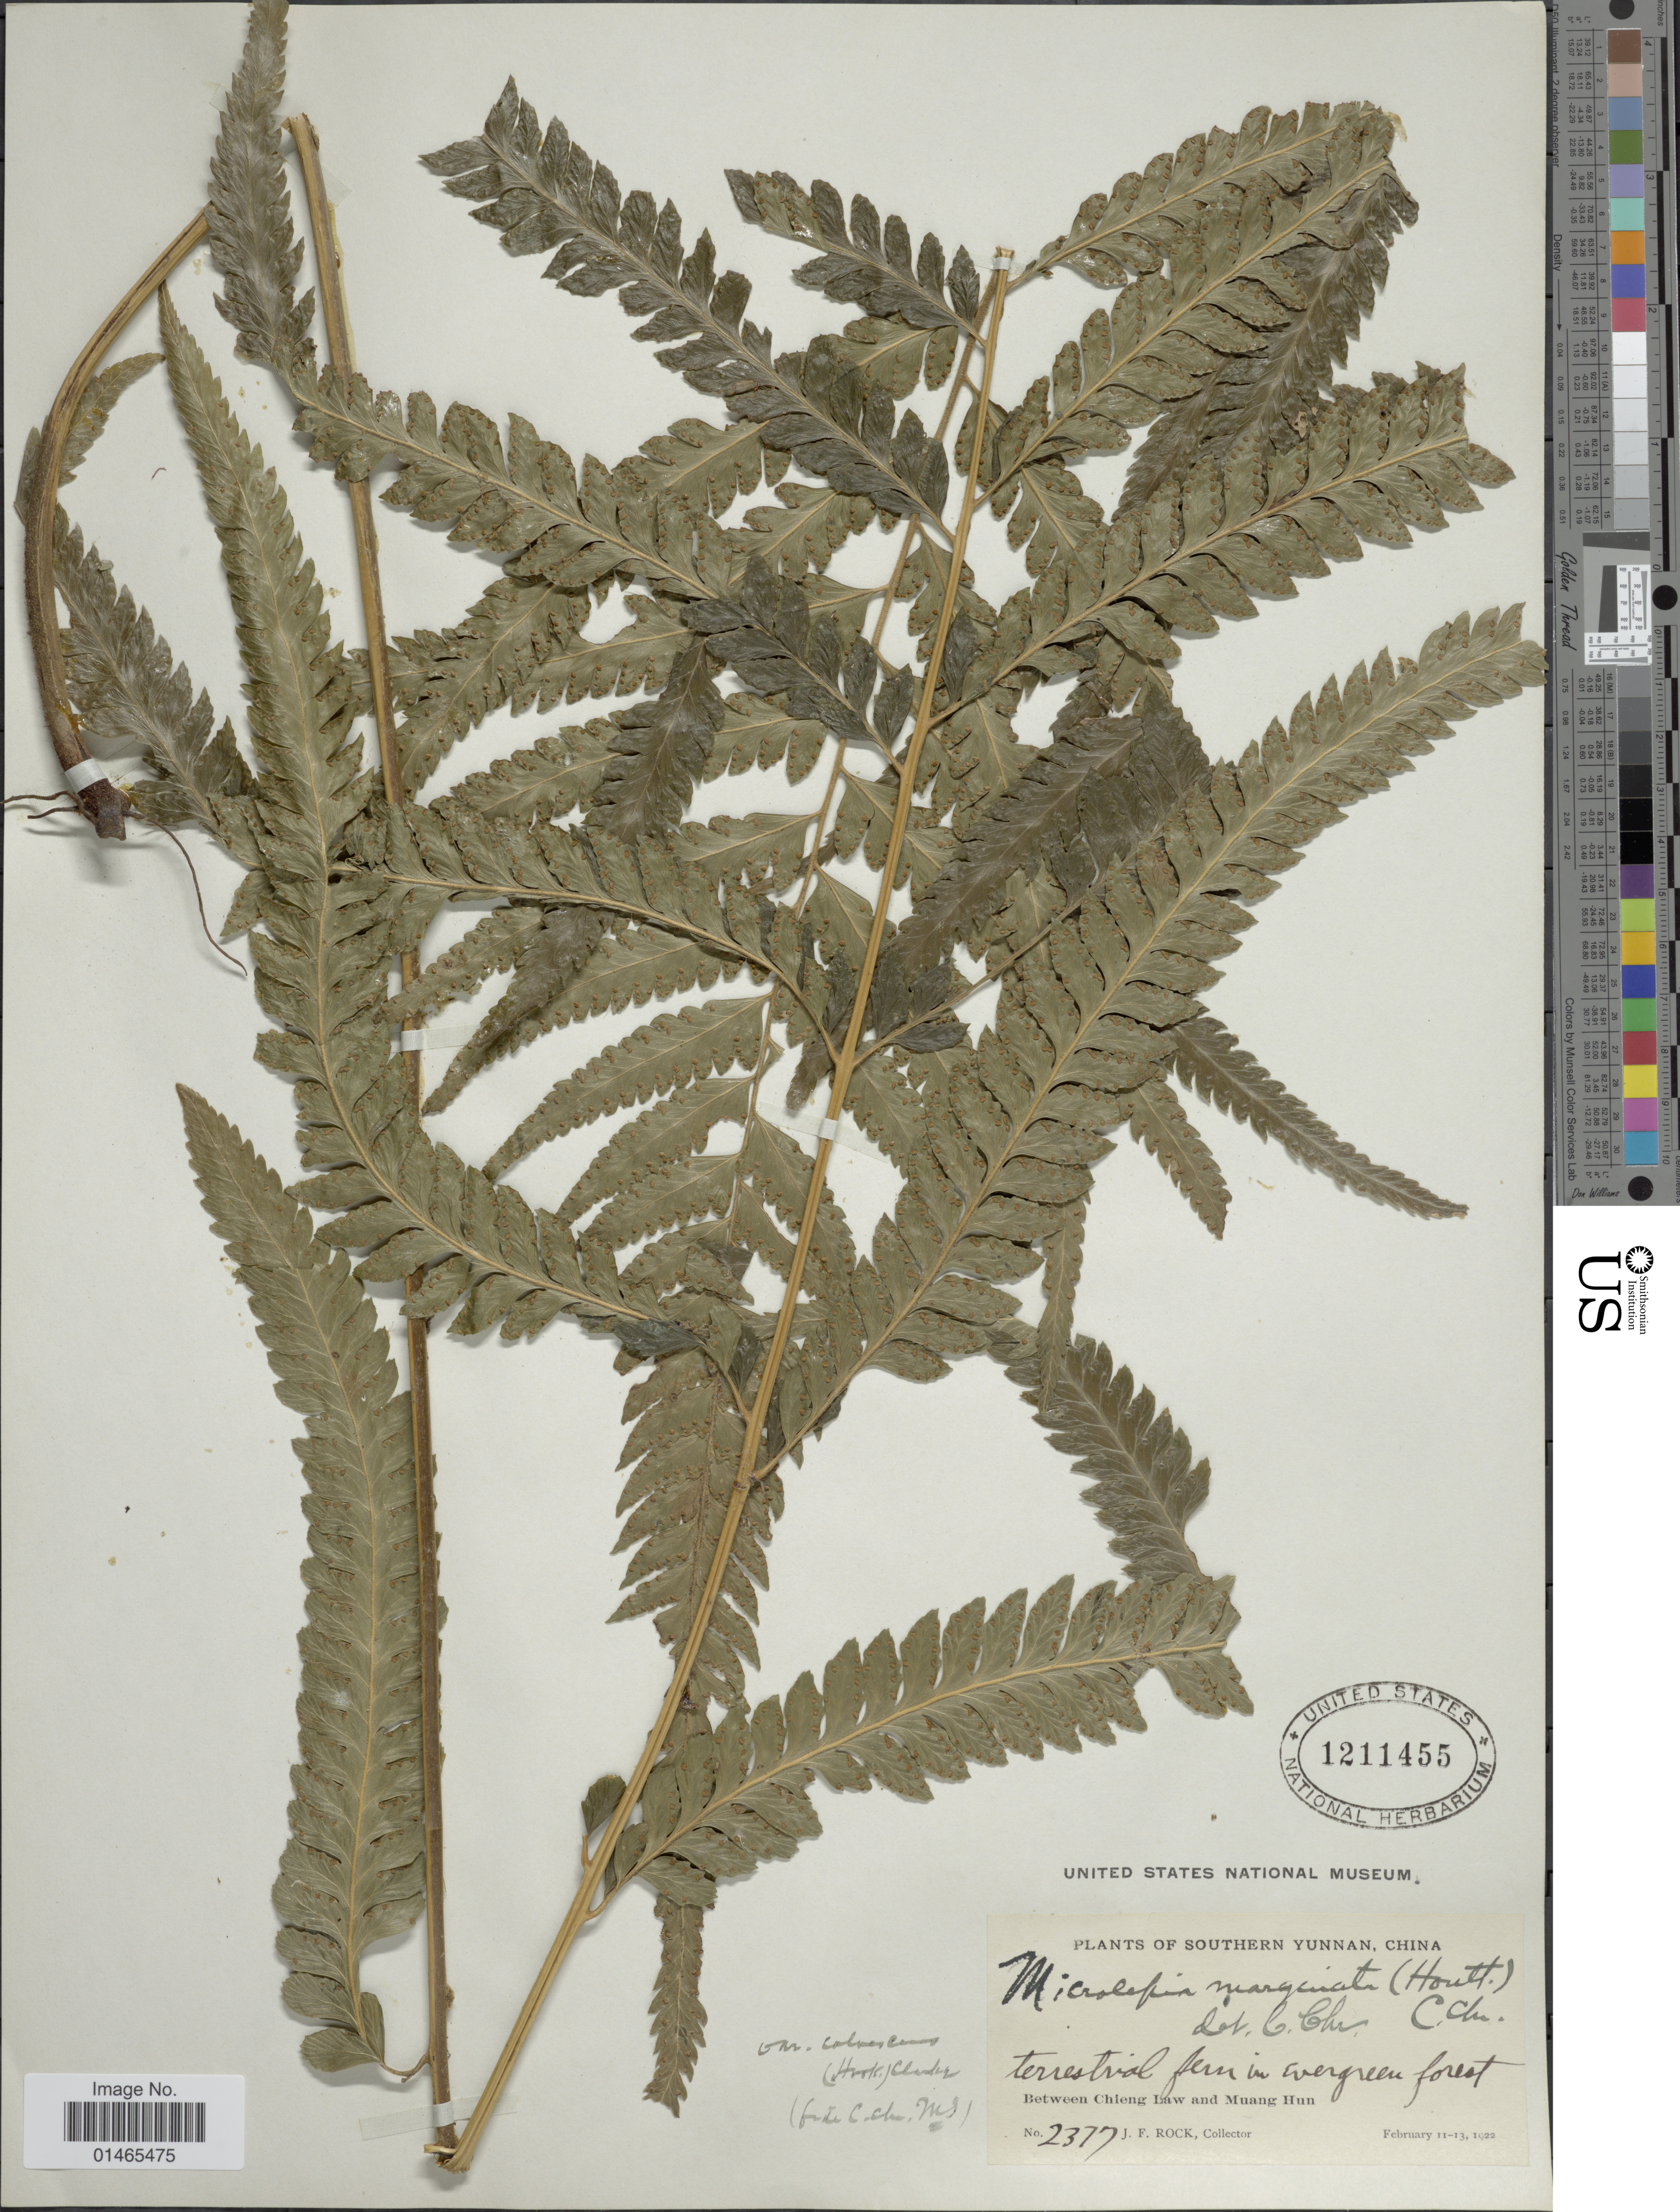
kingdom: Plantae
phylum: Tracheophyta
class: Polypodiopsida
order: Polypodiales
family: Dennstaedtiaceae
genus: Microlepia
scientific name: Microlepia marginata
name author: (Houtt.) C. Chr.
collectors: J. Rock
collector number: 2377*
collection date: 1922-02-11/1922-02-13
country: China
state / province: Yunnan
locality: Southern Yunnan, Between Chieng Law and Muang Hun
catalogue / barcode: US 1211455